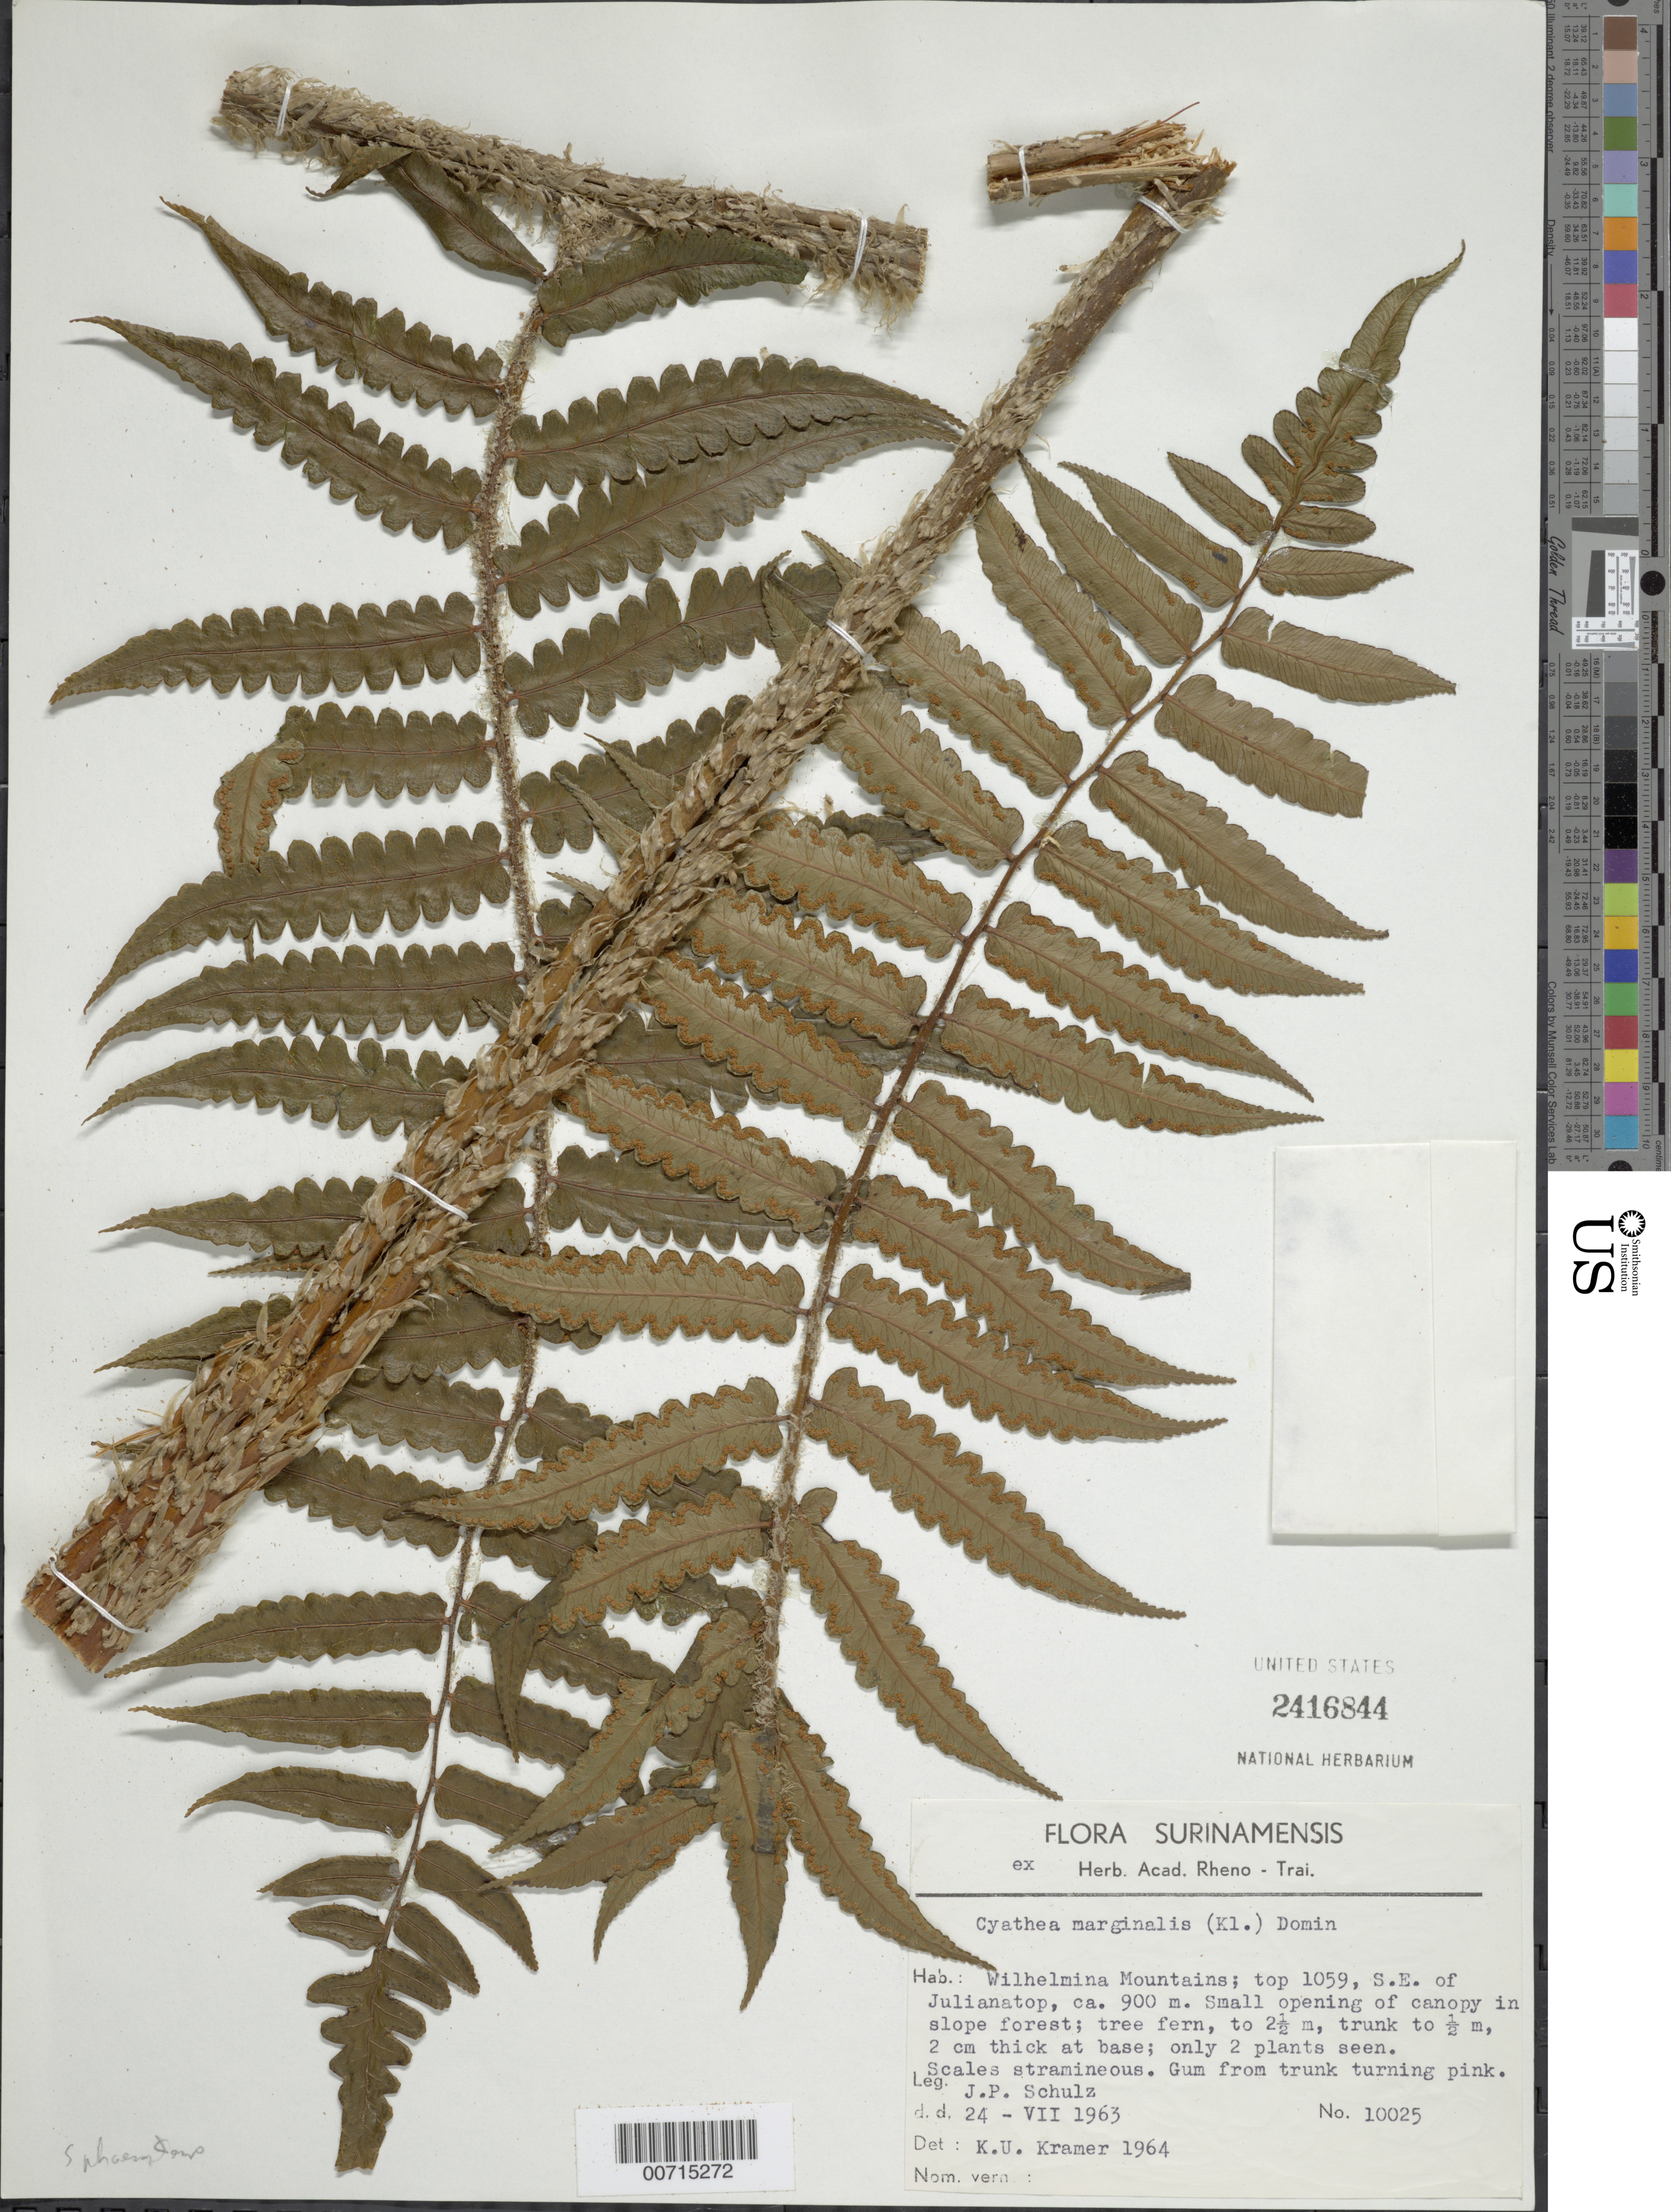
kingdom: Plantae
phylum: Tracheophyta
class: Polypodiopsida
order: Cyatheales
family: Cyatheaceae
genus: Cyathea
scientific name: Cyathea marginalis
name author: (Klotzsch) Domin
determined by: Kramer, K. U.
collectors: J. P. Schulz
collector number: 10025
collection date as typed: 24-Jul-63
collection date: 1963-07-24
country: Suriname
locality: Wilhelminagebergte (Wilhelmina Mts.), top 1059, SE of Julianatop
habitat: Slope forest, small opening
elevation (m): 900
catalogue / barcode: US 2416844